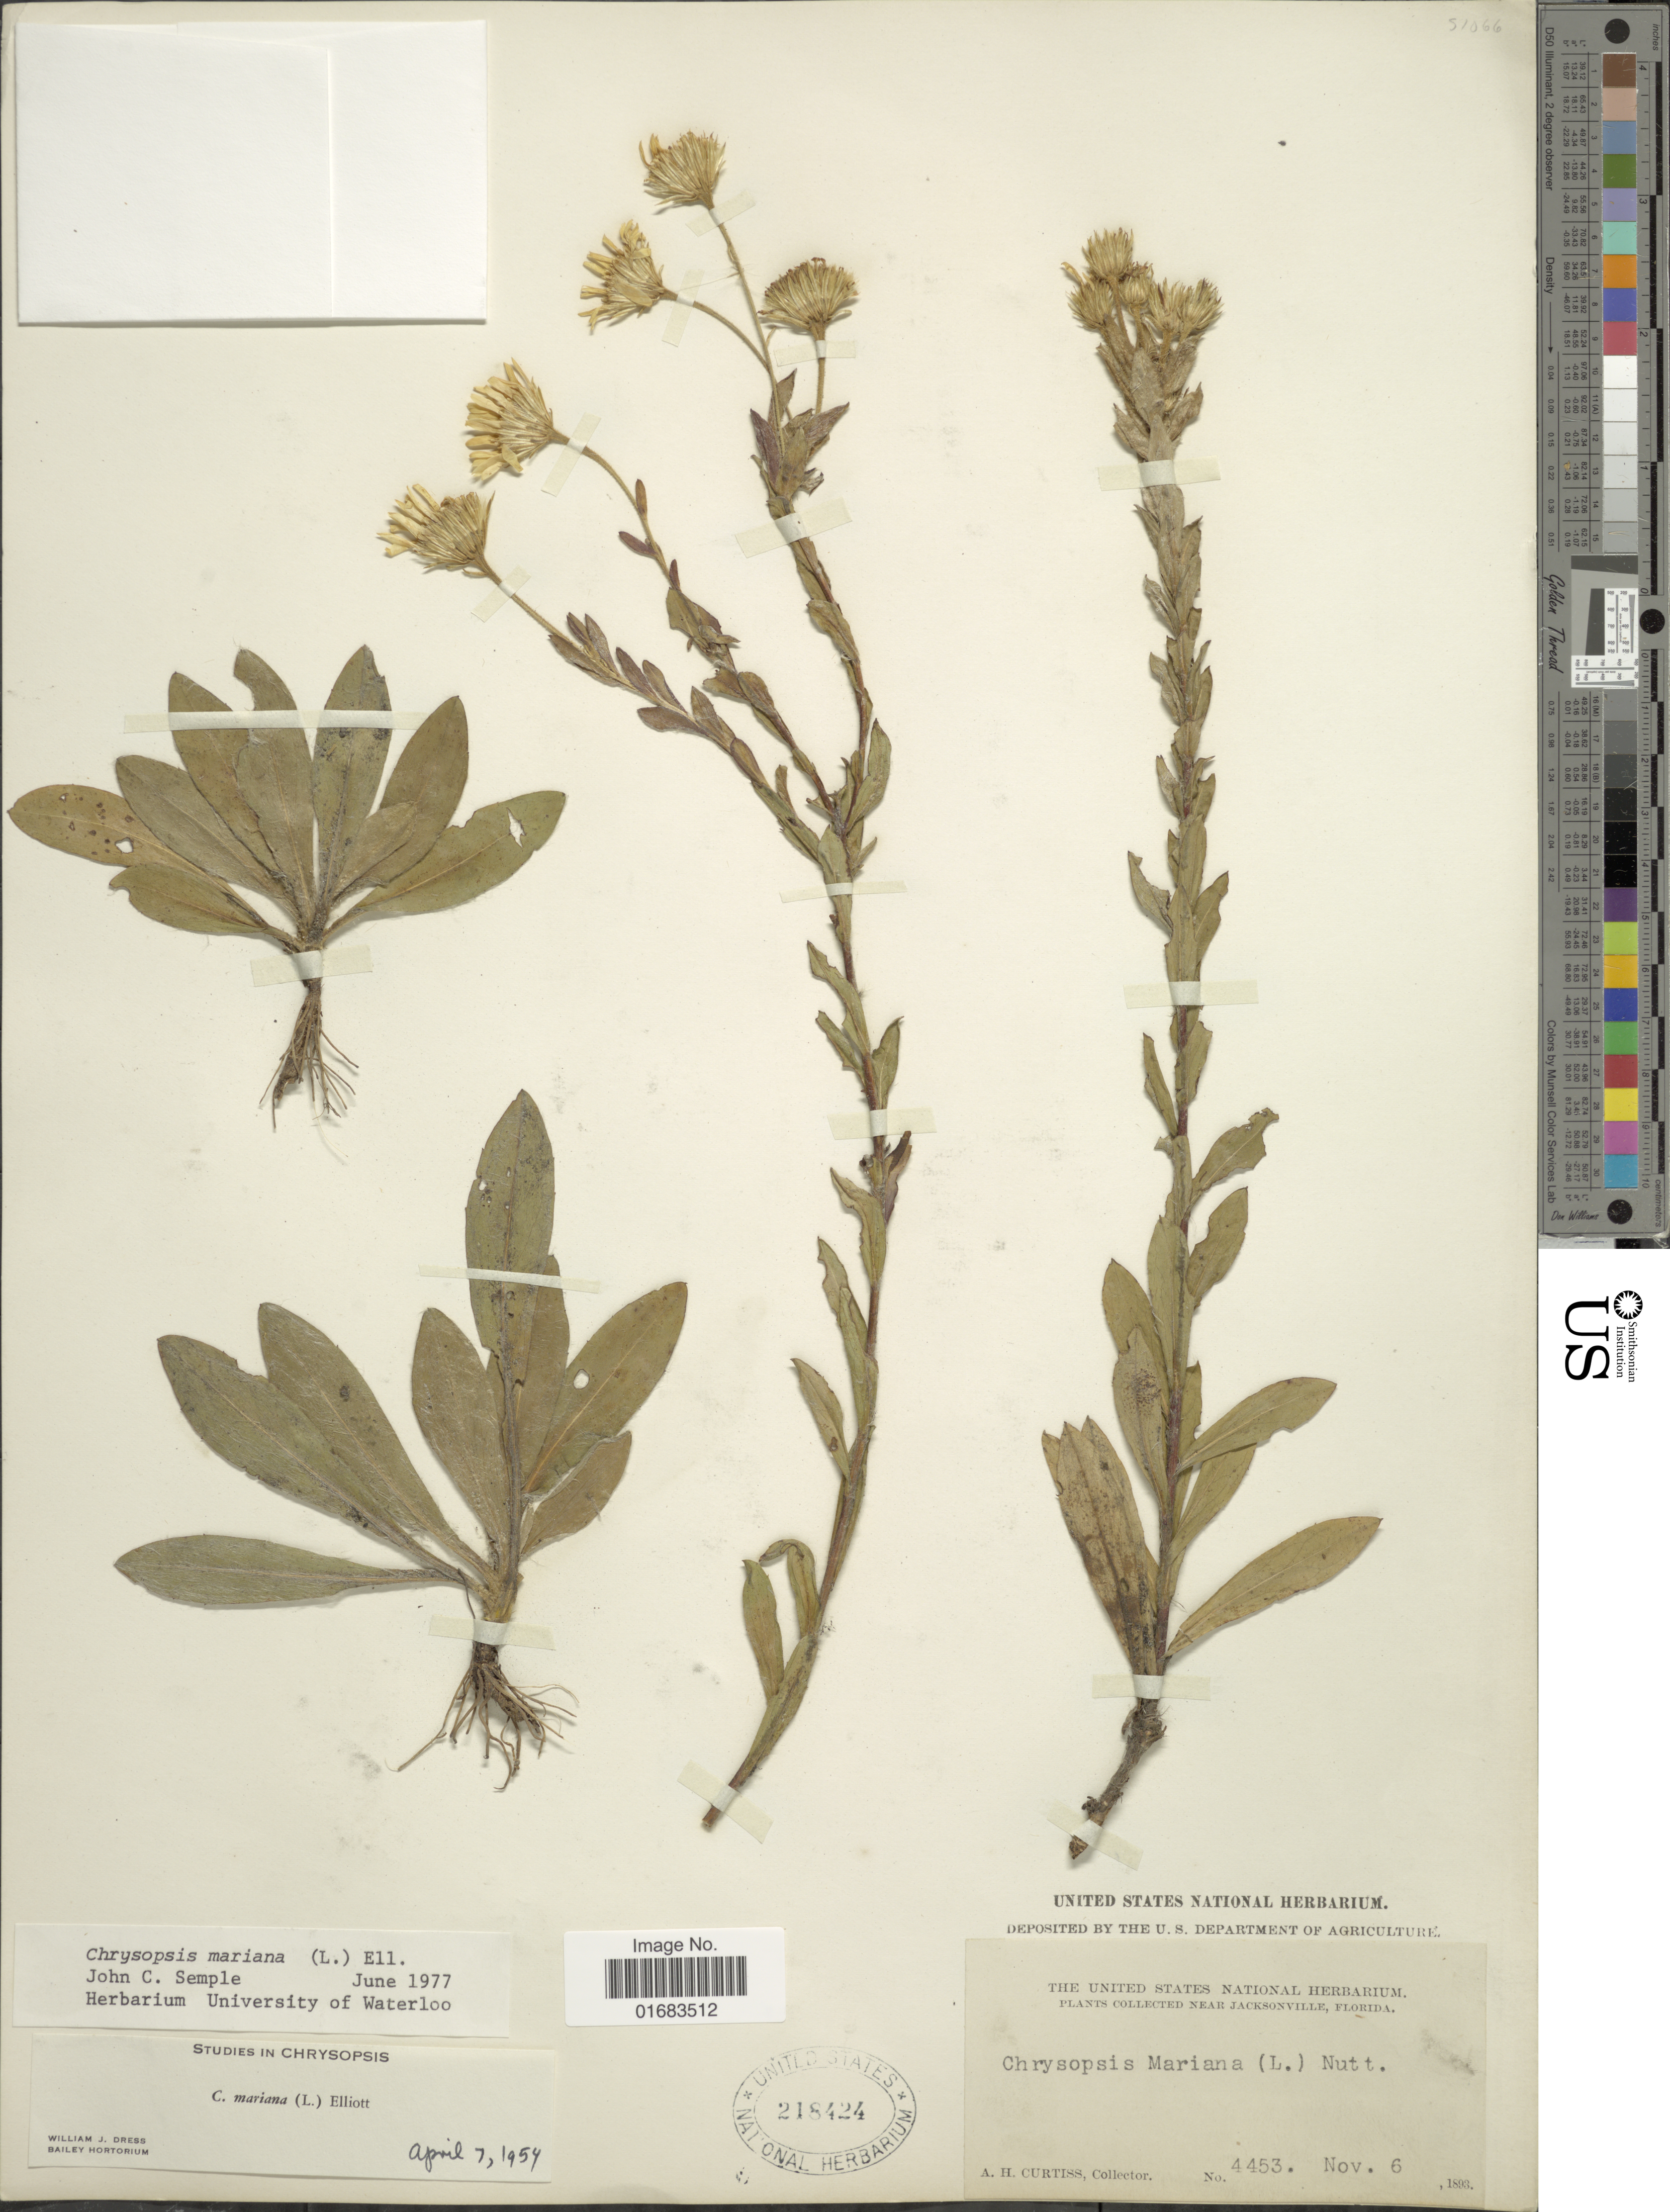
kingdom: Plantae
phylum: Tracheophyta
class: Magnoliopsida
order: Asterales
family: Asteraceae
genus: Chrysopsis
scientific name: Chrysopsis mariana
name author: (L.) Elliott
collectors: A. H. Curtiss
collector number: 4453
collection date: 1893-11-03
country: United States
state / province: Florida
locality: Near Jacksonville.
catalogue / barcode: US 218424